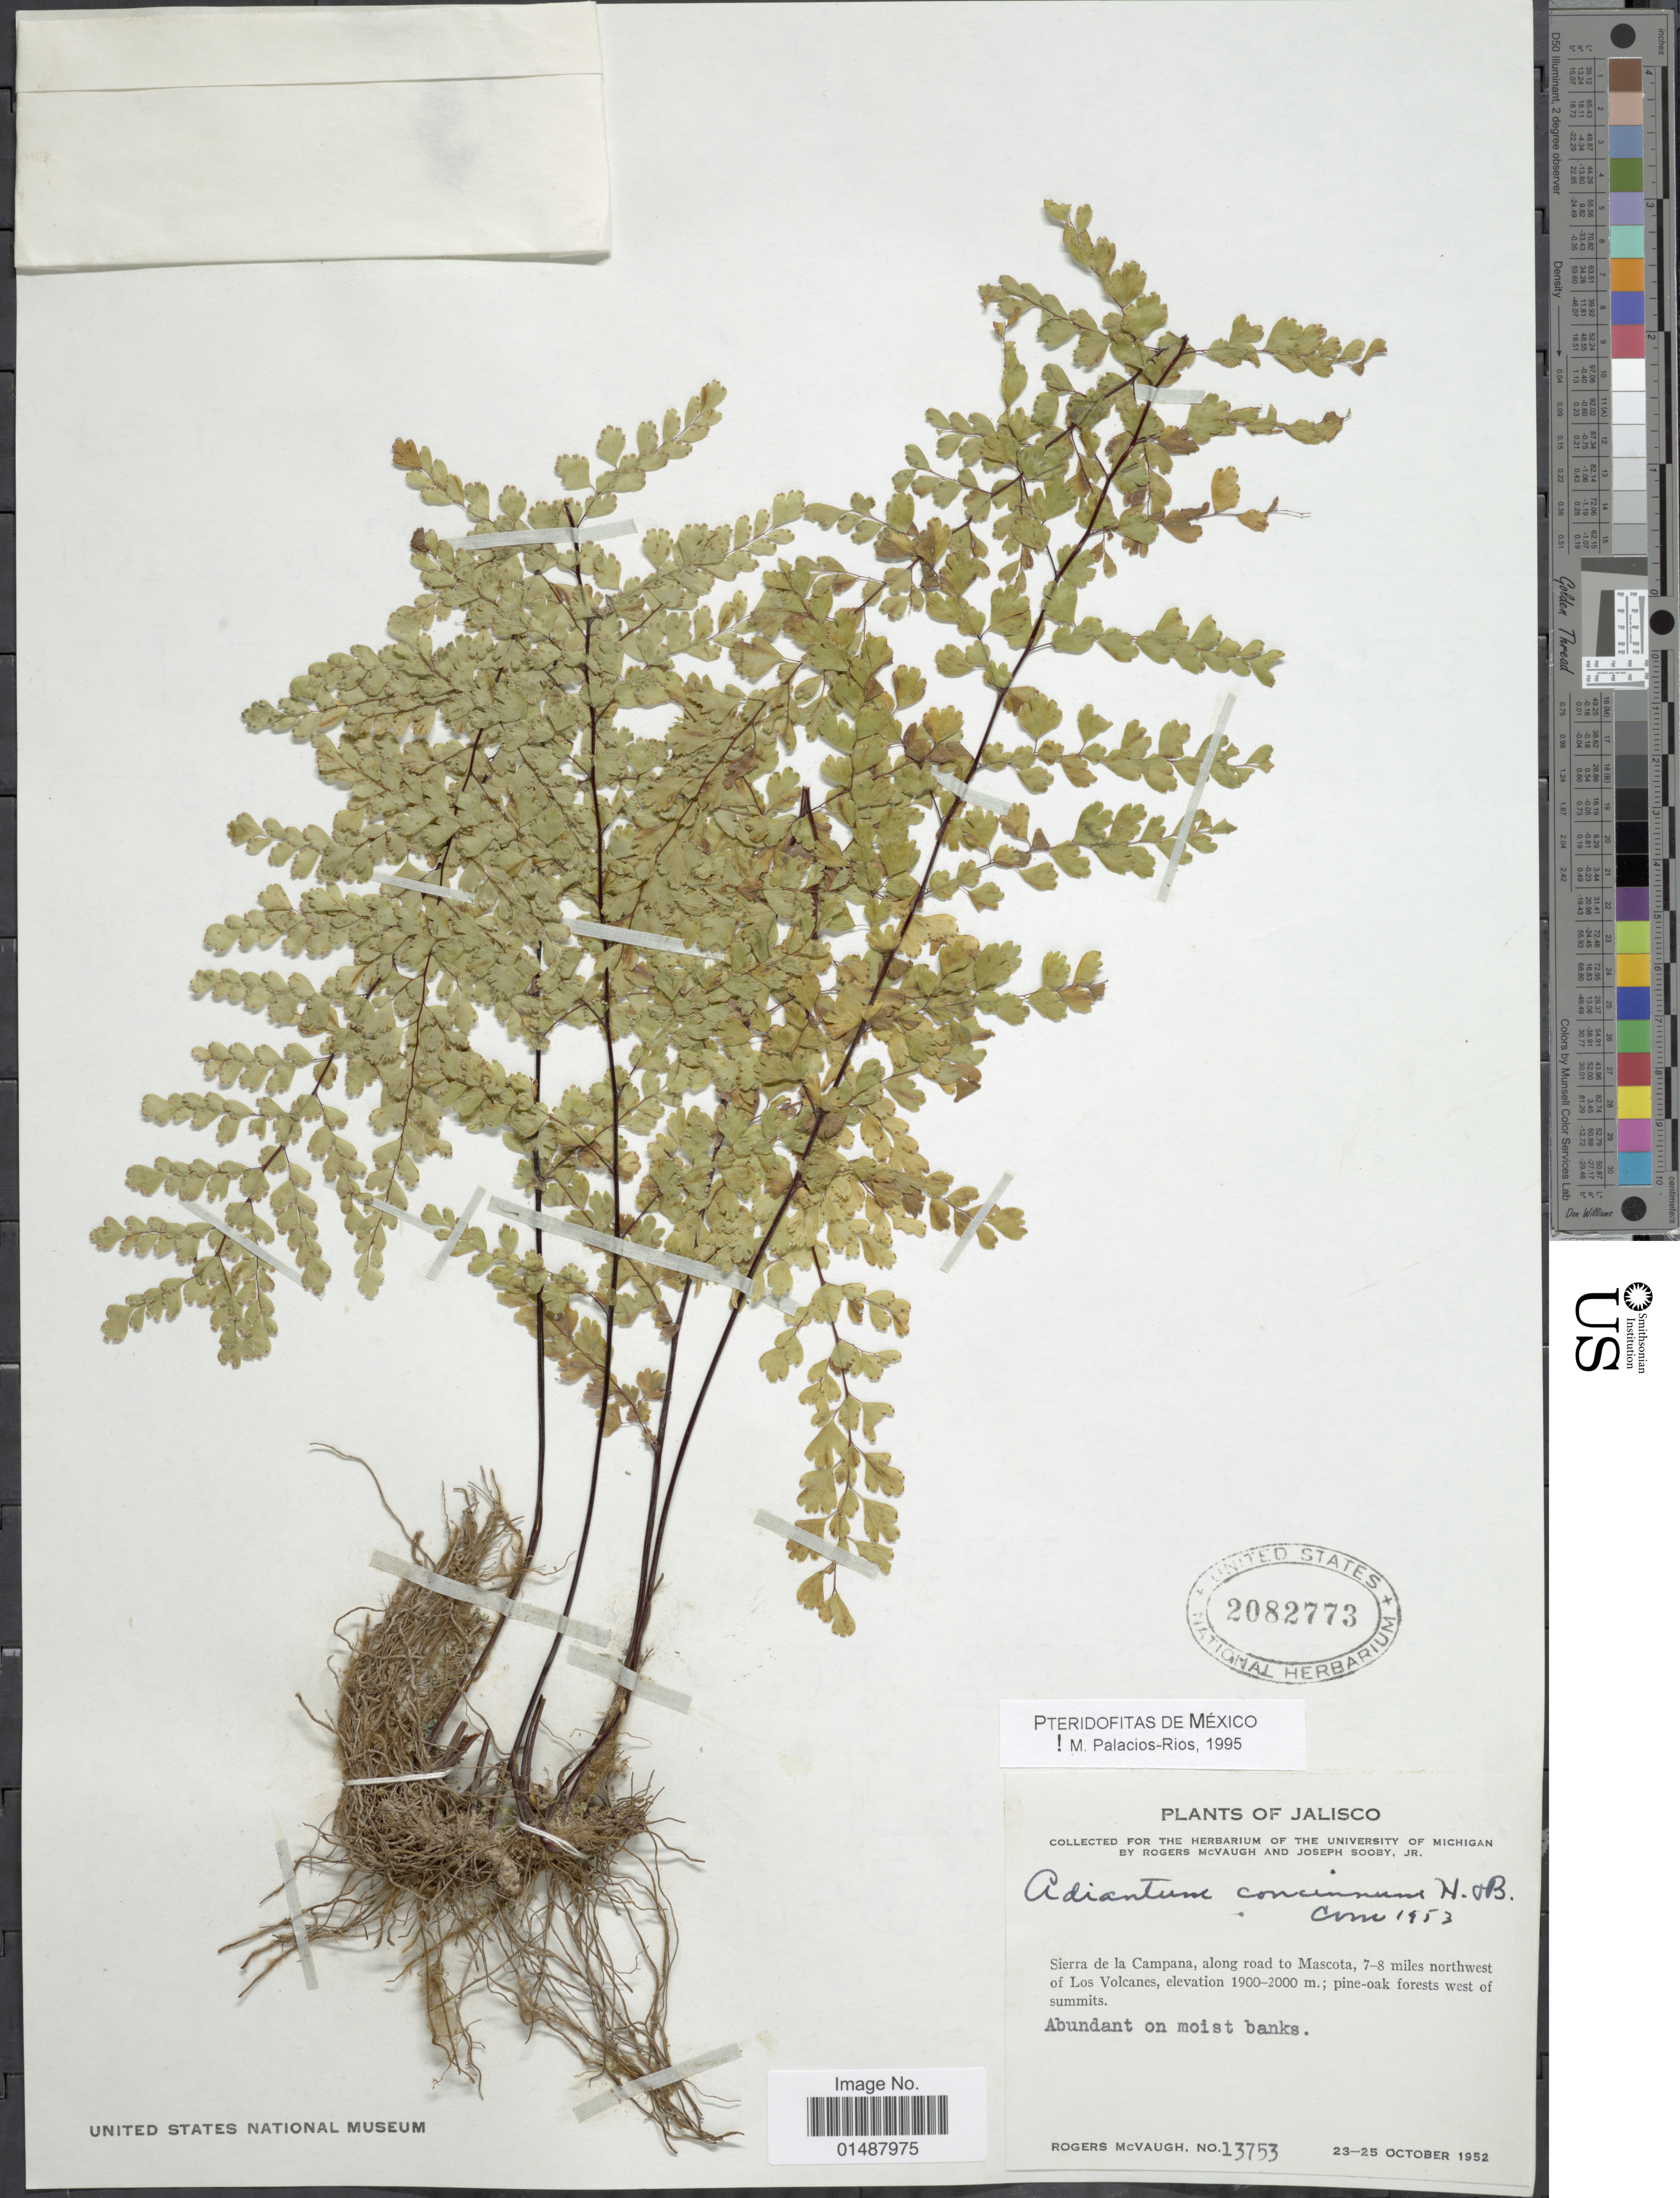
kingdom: Plantae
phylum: Tracheophyta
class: Polypodiopsida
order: Polypodiales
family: Pteridaceae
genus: Adiantum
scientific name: Adiantum concinnum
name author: Humb. & Bonpl. ex Willd.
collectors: R. McVaugh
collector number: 13753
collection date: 1952-10-23/1952-10-25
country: Mexico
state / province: Jalisco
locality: Sierra de la Campana, along road to Mascota, 7-8 miles northwest of Los Volcanes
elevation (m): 1900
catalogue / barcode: US 2082773